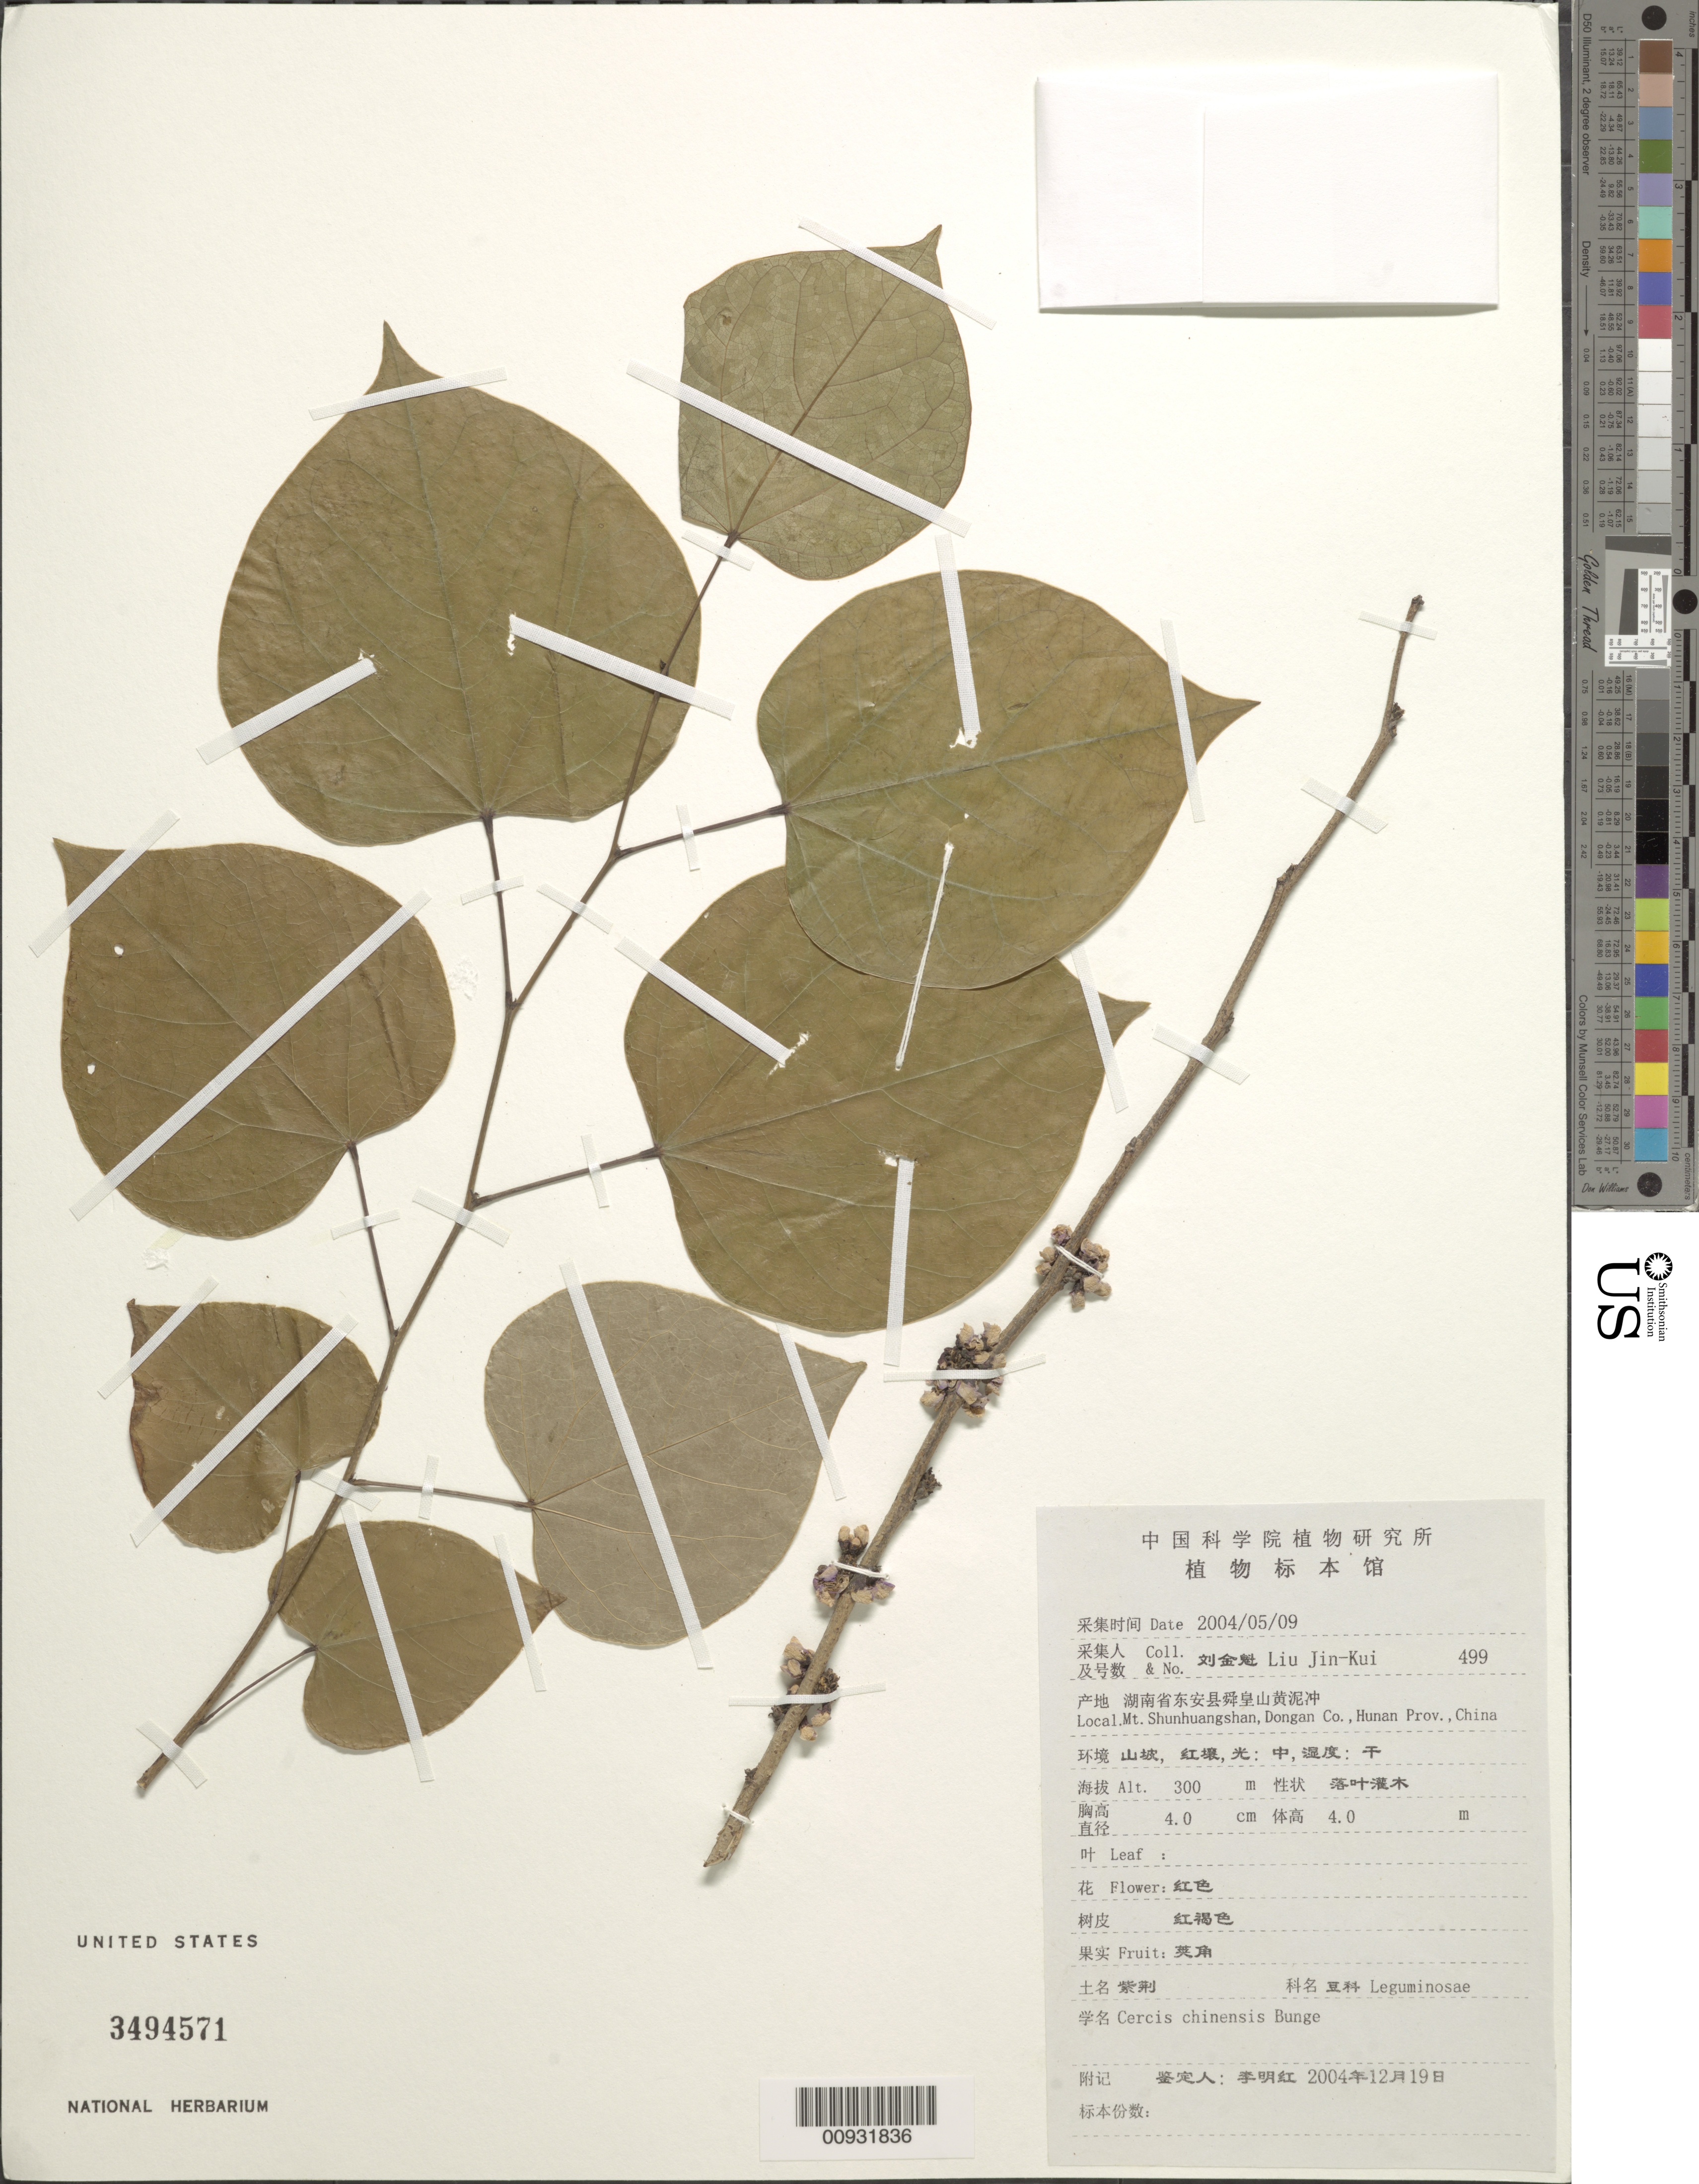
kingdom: Plantae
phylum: Tracheophyta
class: Magnoliopsida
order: Fabales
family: Fabaceae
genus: Cercis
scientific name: Cercis chinensis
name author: Bunge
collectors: L. Jin-Kui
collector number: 499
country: China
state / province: Hunan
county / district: Dongan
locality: Mt. Shunhuangshan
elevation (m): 300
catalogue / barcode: US 3494571